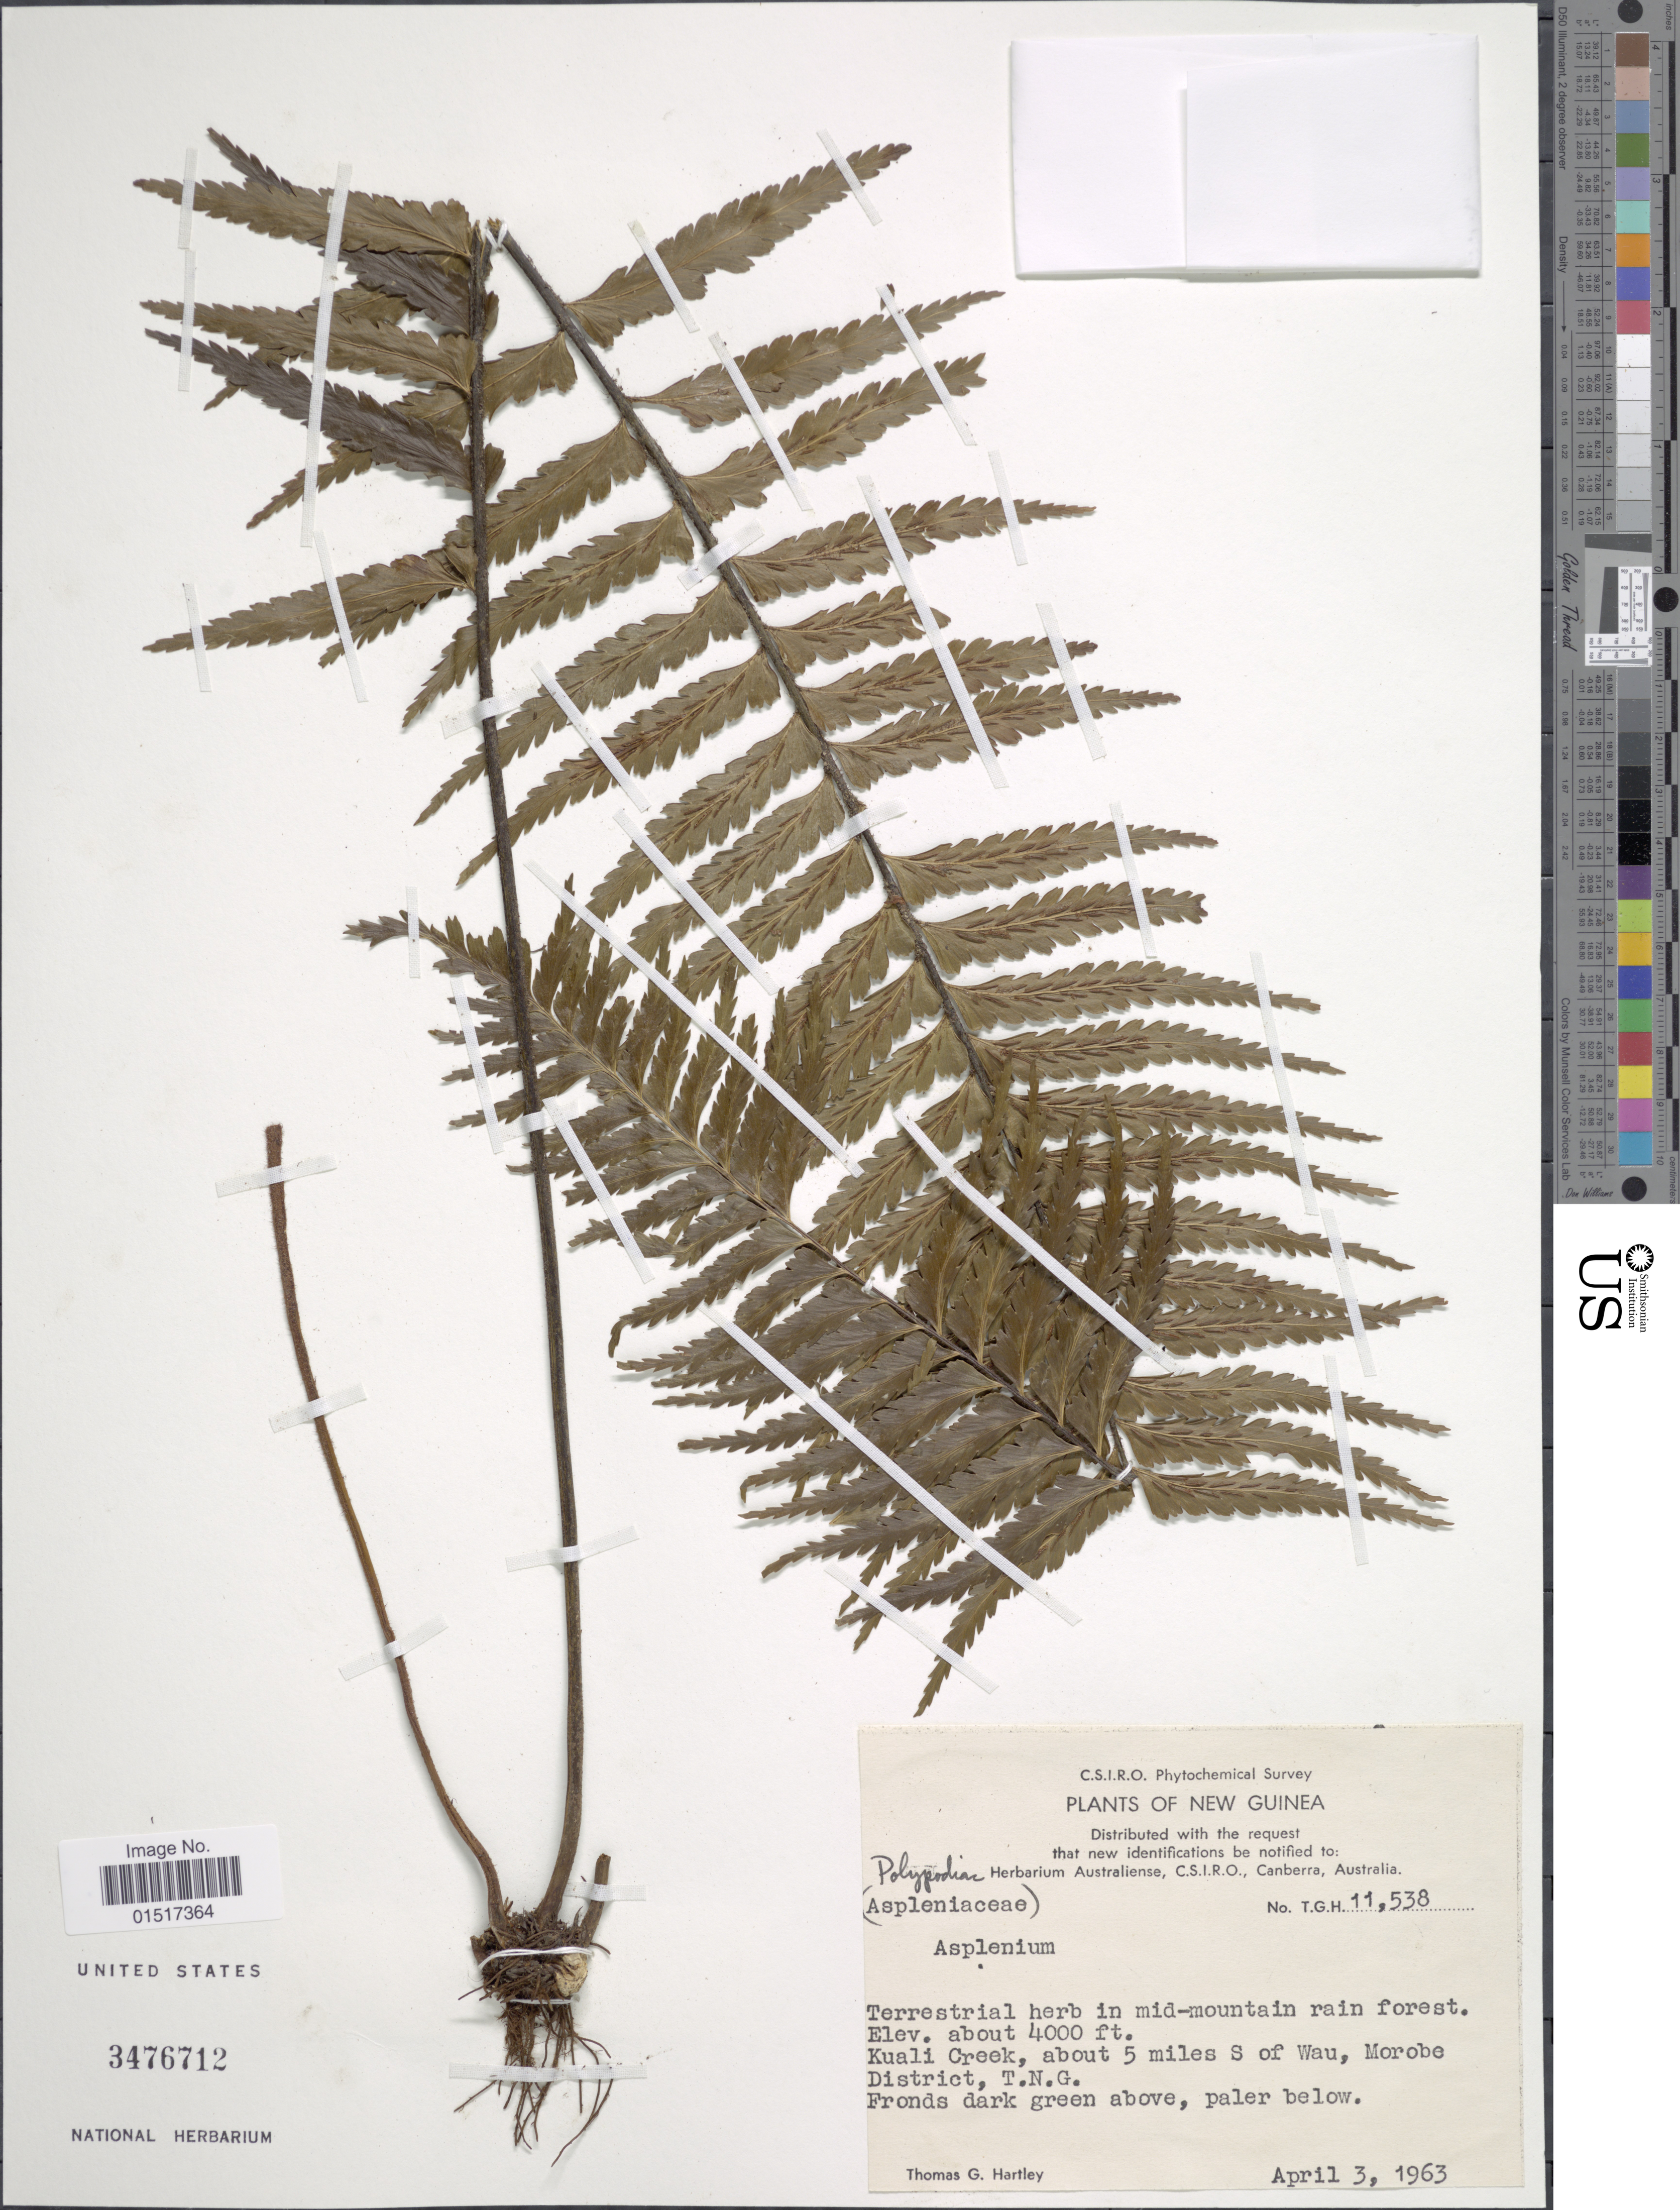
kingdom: Plantae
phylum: Tracheophyta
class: Polypodiopsida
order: Polypodiales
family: Aspleniaceae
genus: Asplenium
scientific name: Asplenium sp.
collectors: T. G. Hartley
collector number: T.G.H. 11538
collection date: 1963-04-03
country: Papua New Guinea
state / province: Morobe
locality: New Guinea. Kuali Creek, about 5 miles S of Wau. T. N. G.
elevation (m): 1219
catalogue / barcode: US 3476712